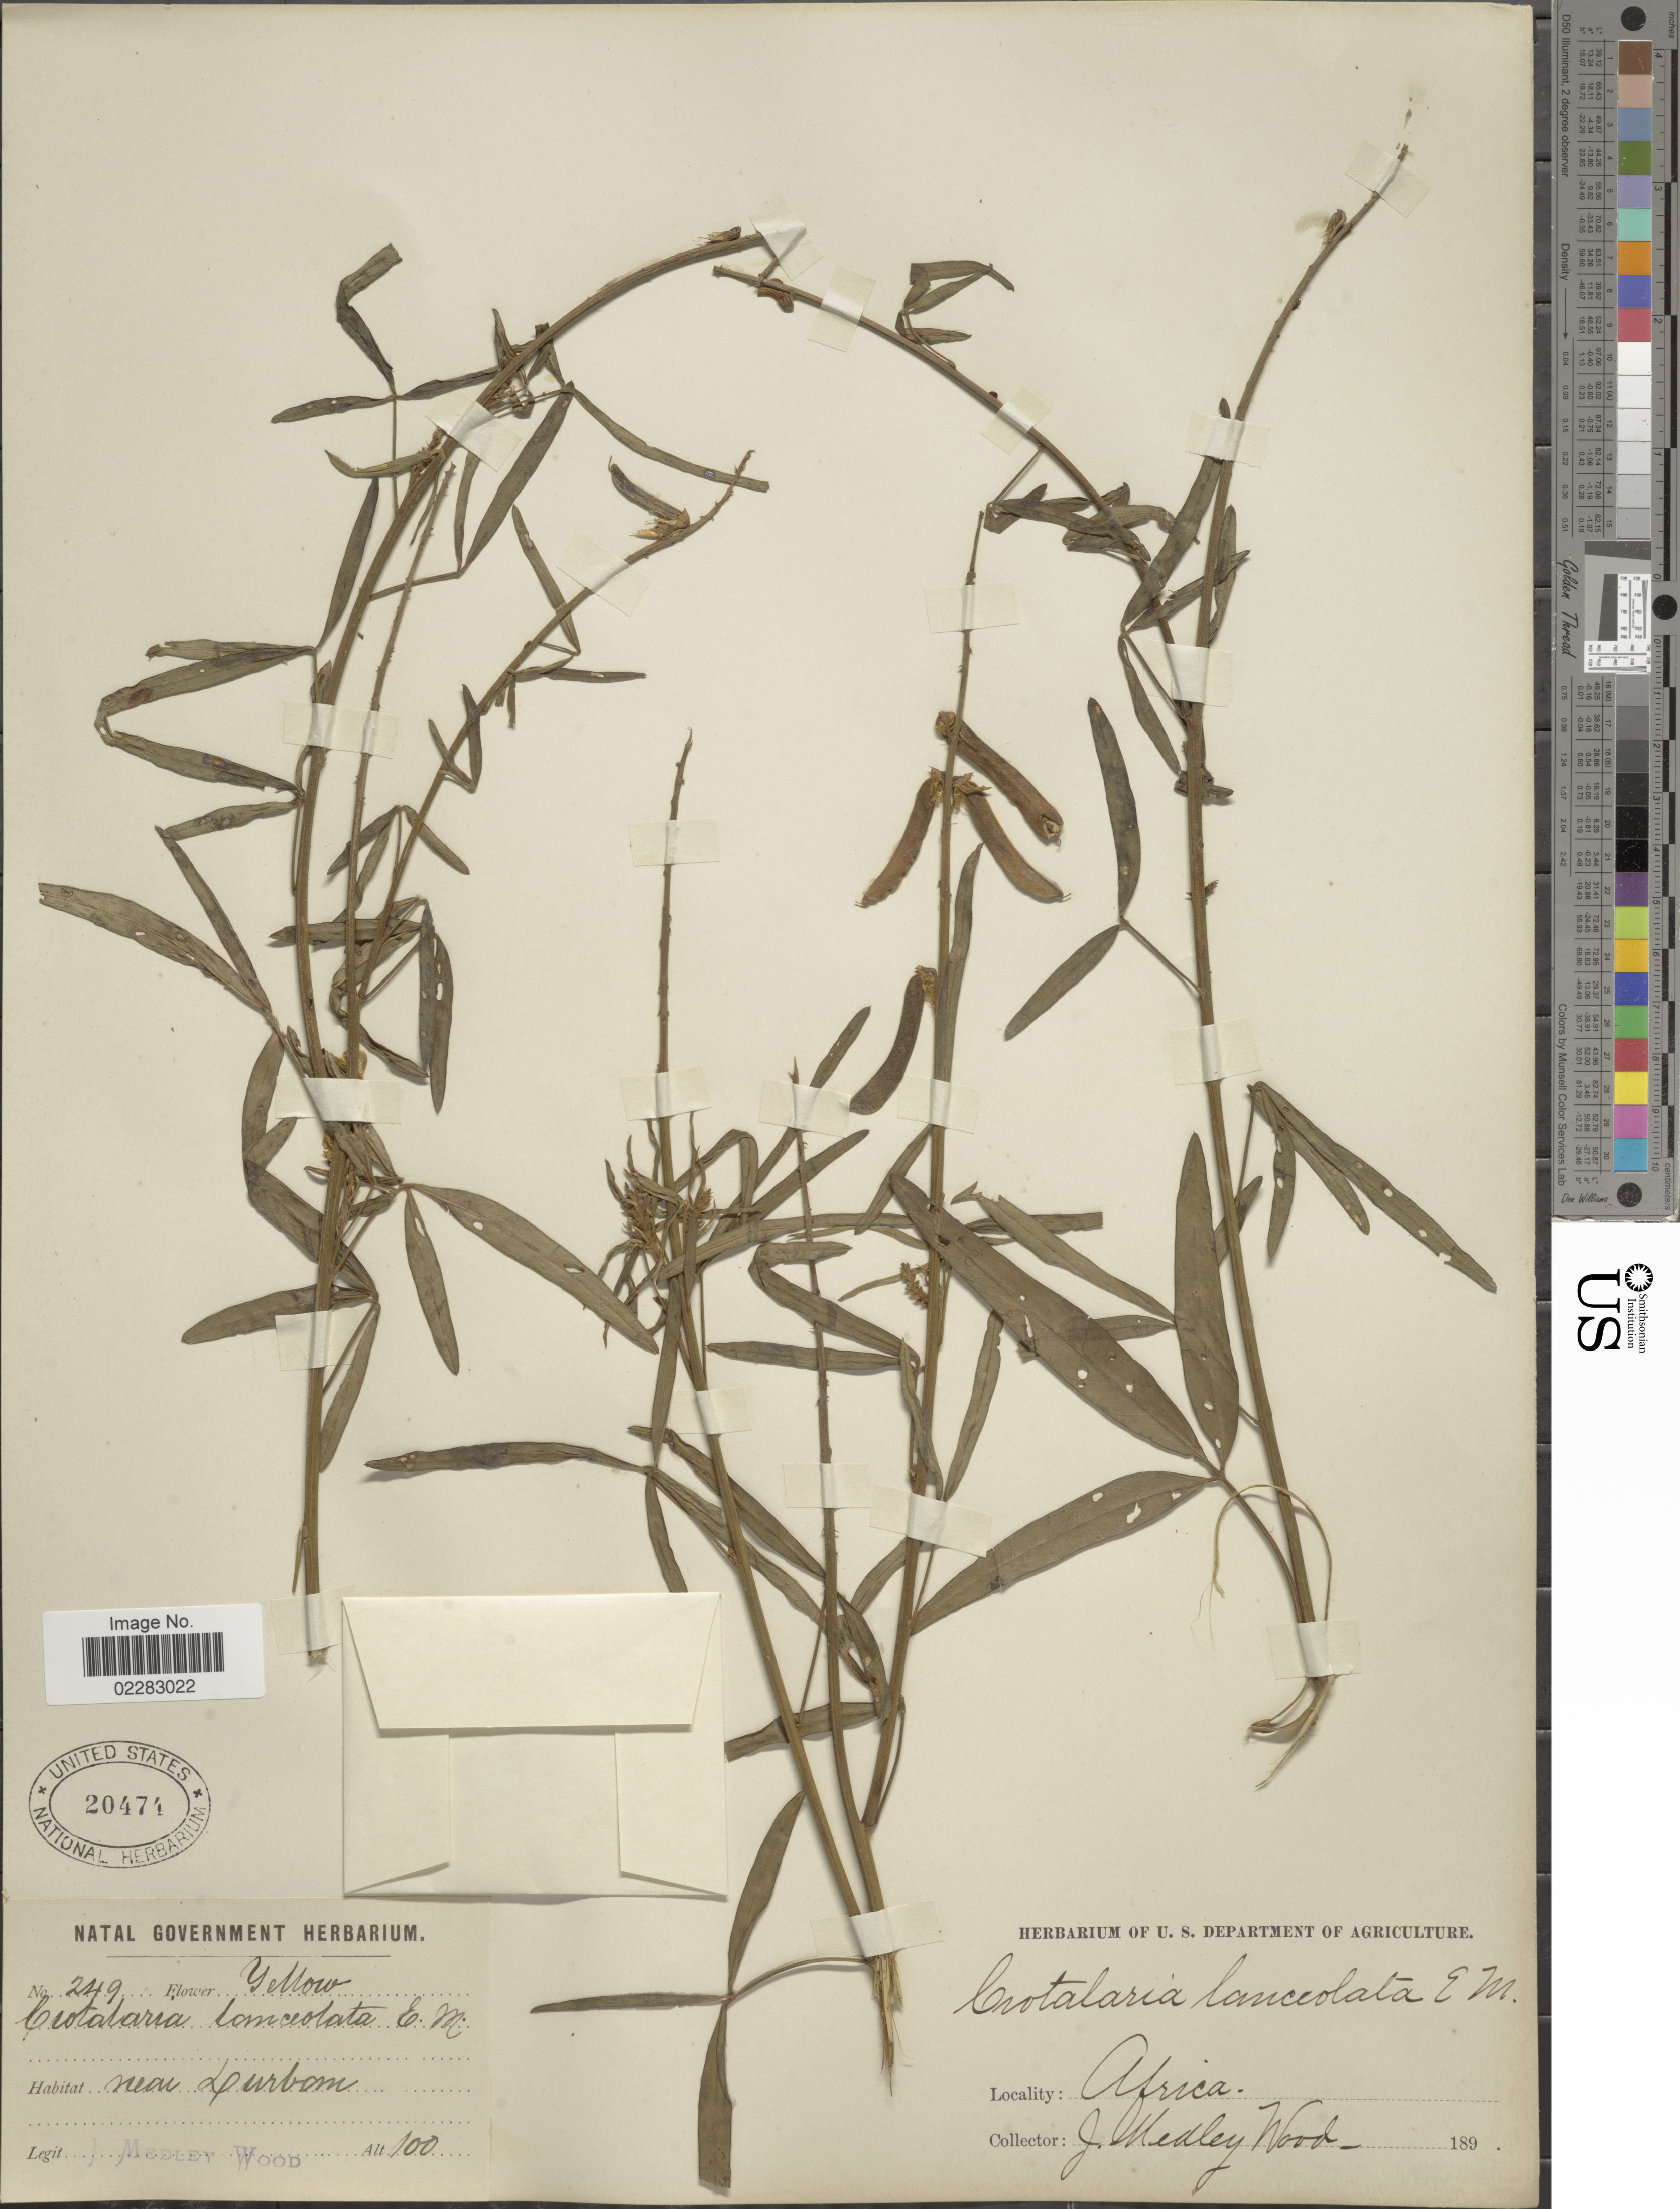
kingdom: Plantae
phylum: Tracheophyta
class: Magnoliopsida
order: Fabales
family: Fabaceae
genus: Crotalaria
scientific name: Crotalaria lanceolata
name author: E. Mey.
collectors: J. Medley Wood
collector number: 249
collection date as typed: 189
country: South Africa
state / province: KwaZulu-Natal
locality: Near Durban, Africa.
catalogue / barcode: US 20471